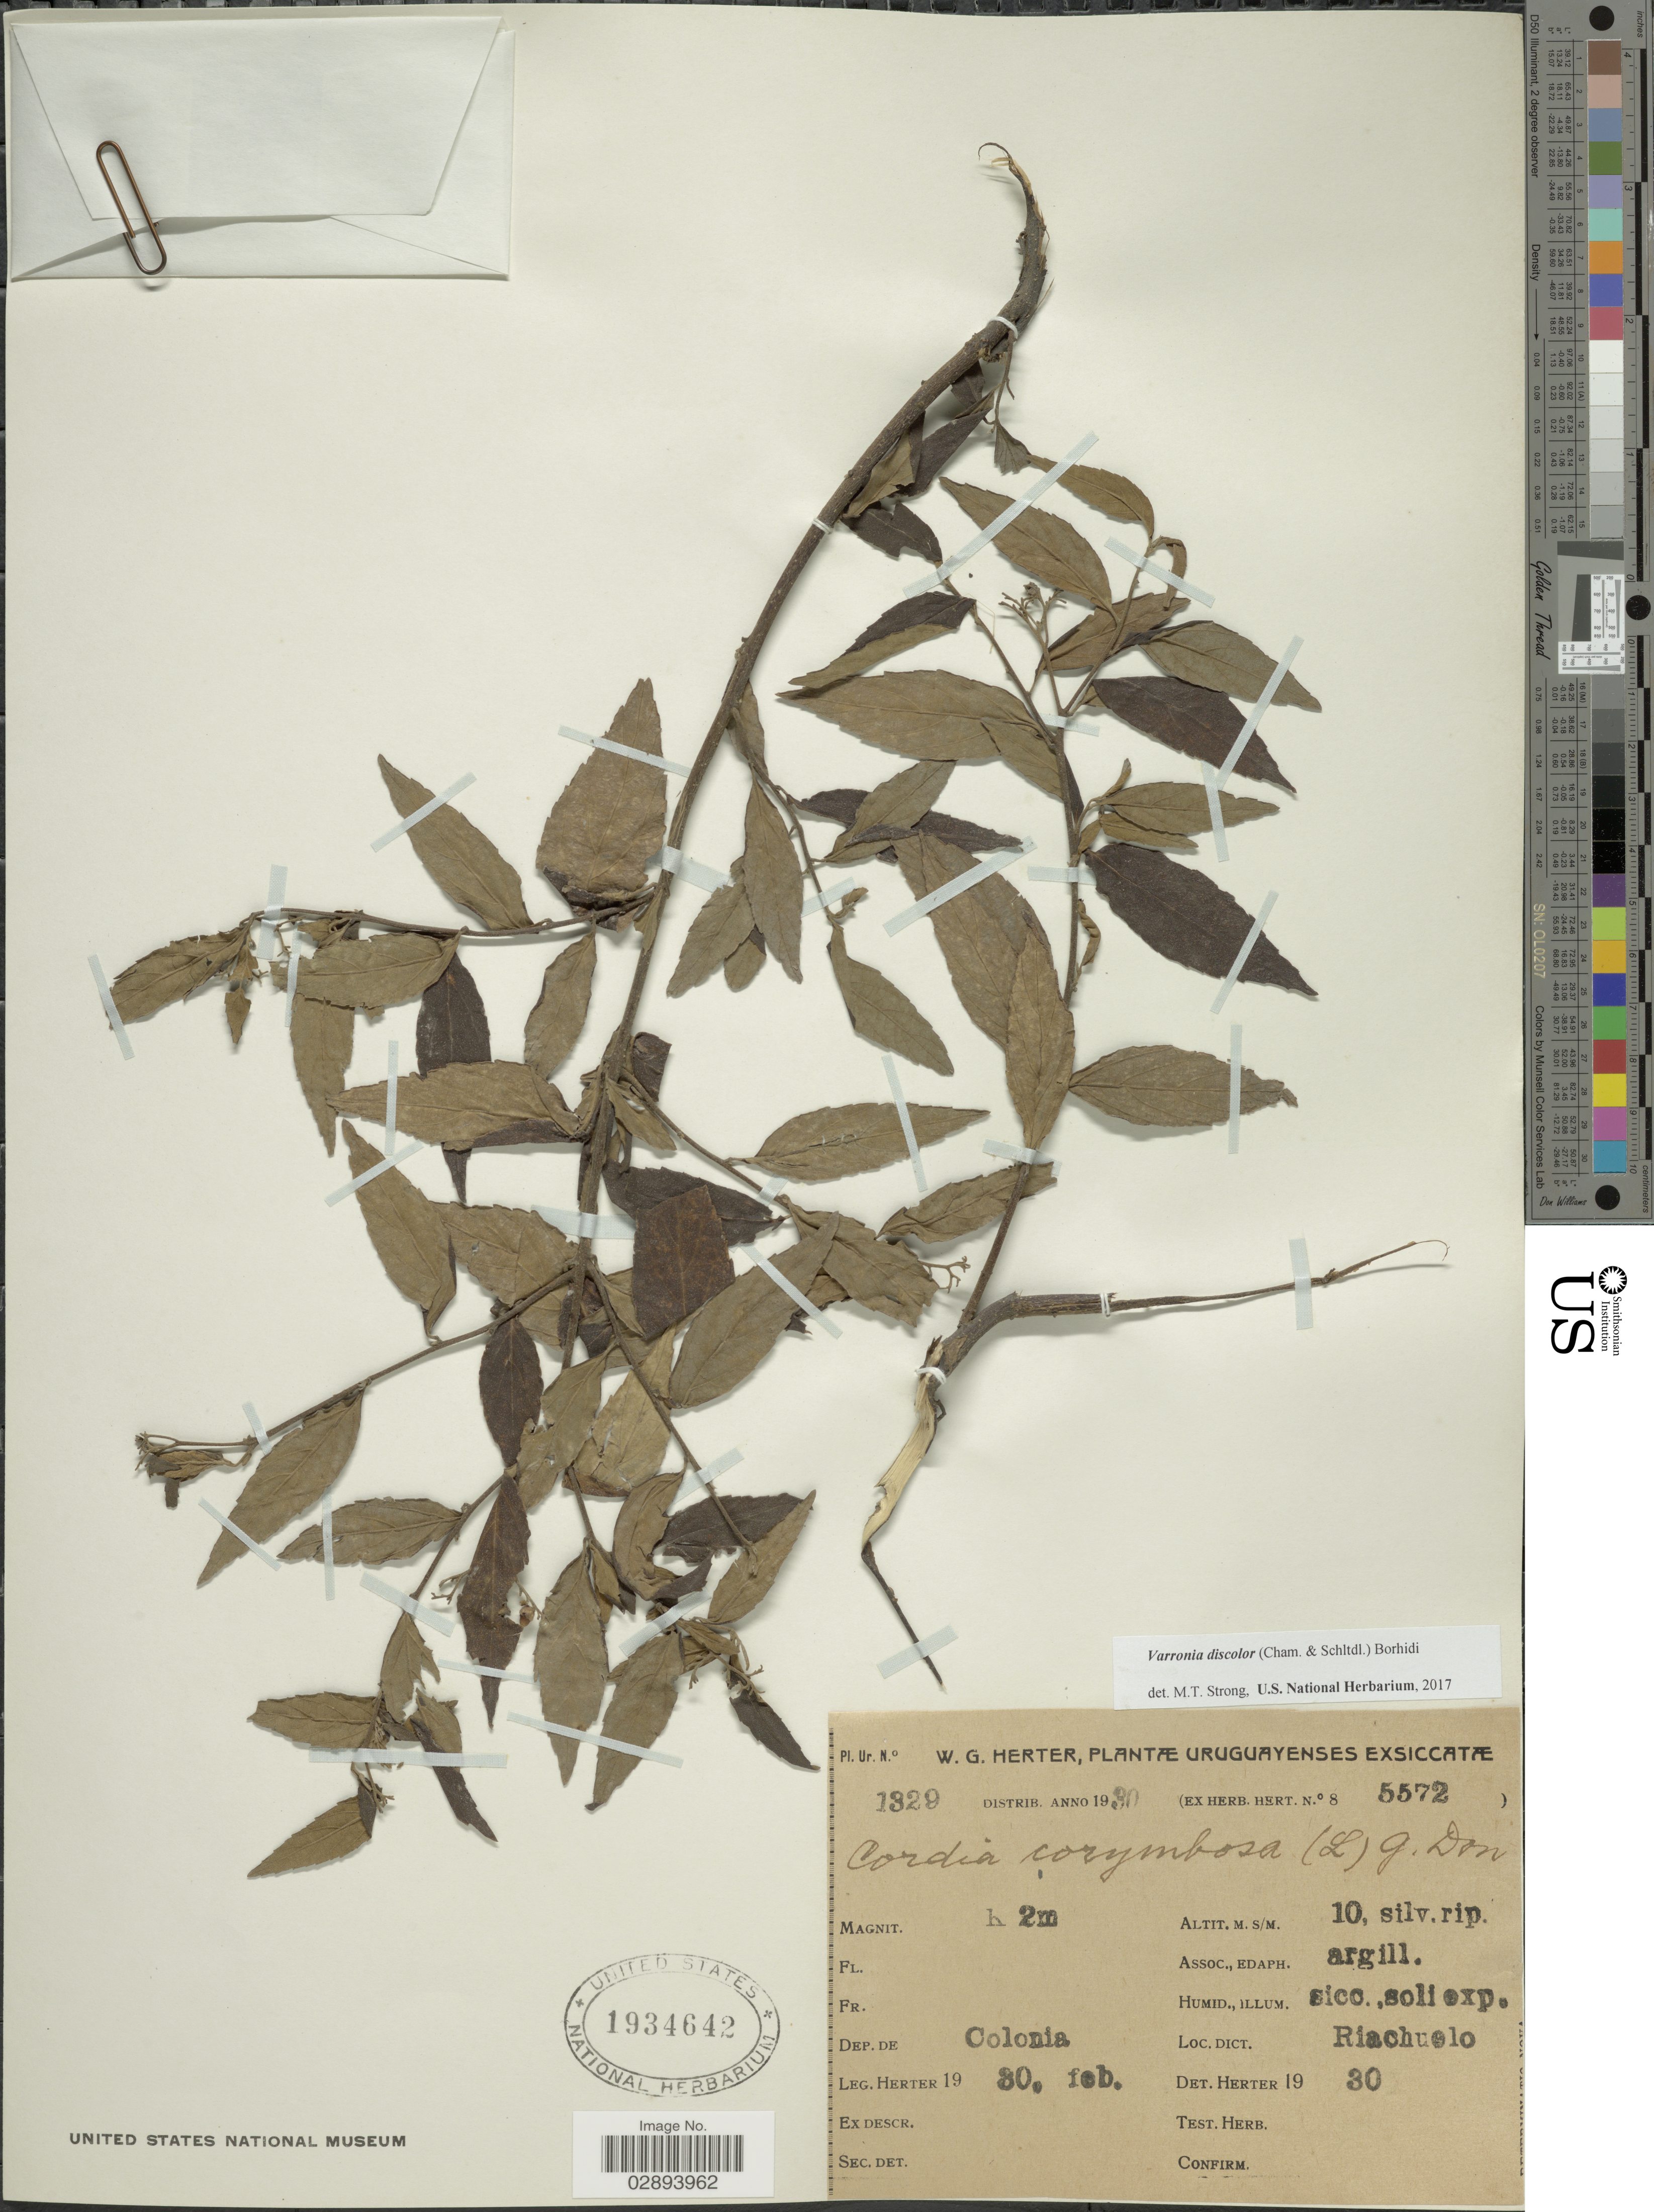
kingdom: Plantae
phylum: Tracheophyta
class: Magnoliopsida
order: Boraginales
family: Cordiaceae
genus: Varronia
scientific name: Varronia discolor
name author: (Cham.) Borhidi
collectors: W. G. Herter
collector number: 5572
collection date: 1930-02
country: Uruguay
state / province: Colonia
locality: Dep. de Colonia, Riachuelo.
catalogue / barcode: US 1934642